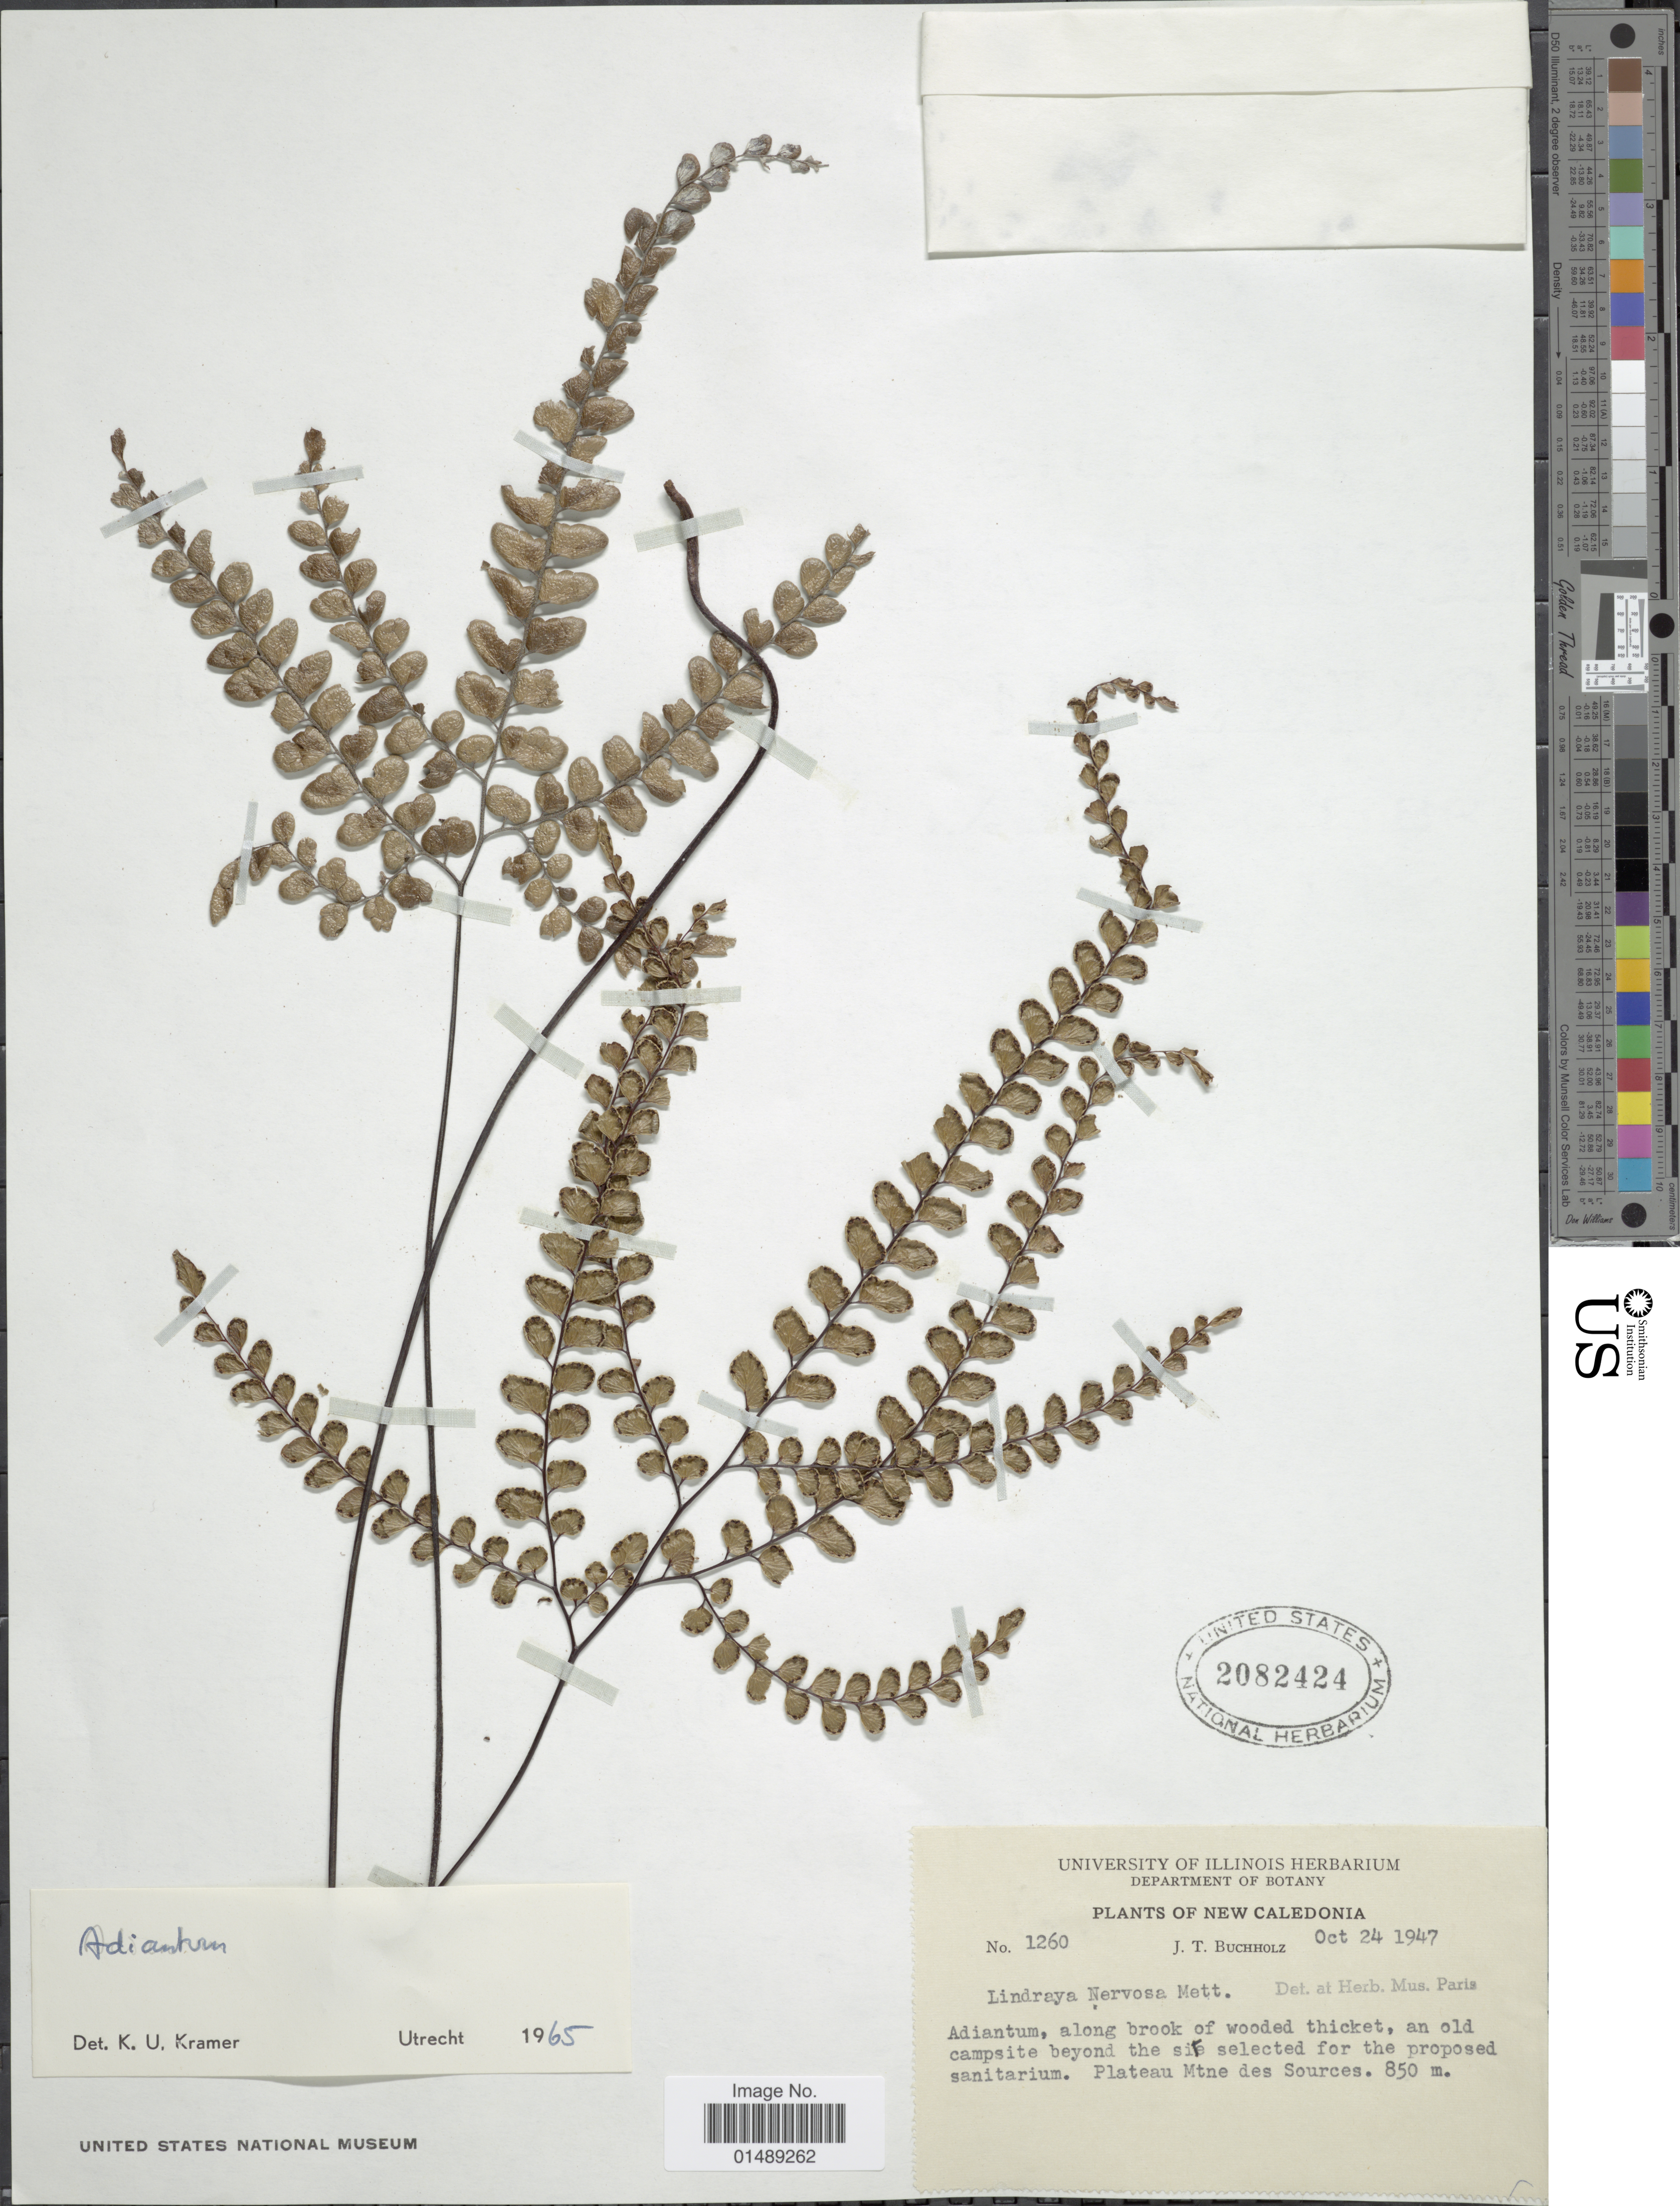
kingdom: Plantae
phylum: Tracheophyta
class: Polypodiopsida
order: Polypodiales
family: Pteridaceae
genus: Adiantum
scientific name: Adiantum hispidulum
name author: Sw.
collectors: J. T. Buchholz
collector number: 1260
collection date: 1947-10-24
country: New Caledonia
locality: New Caledonia, Plateau Mtne des Sources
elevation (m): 650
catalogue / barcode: US 2082424